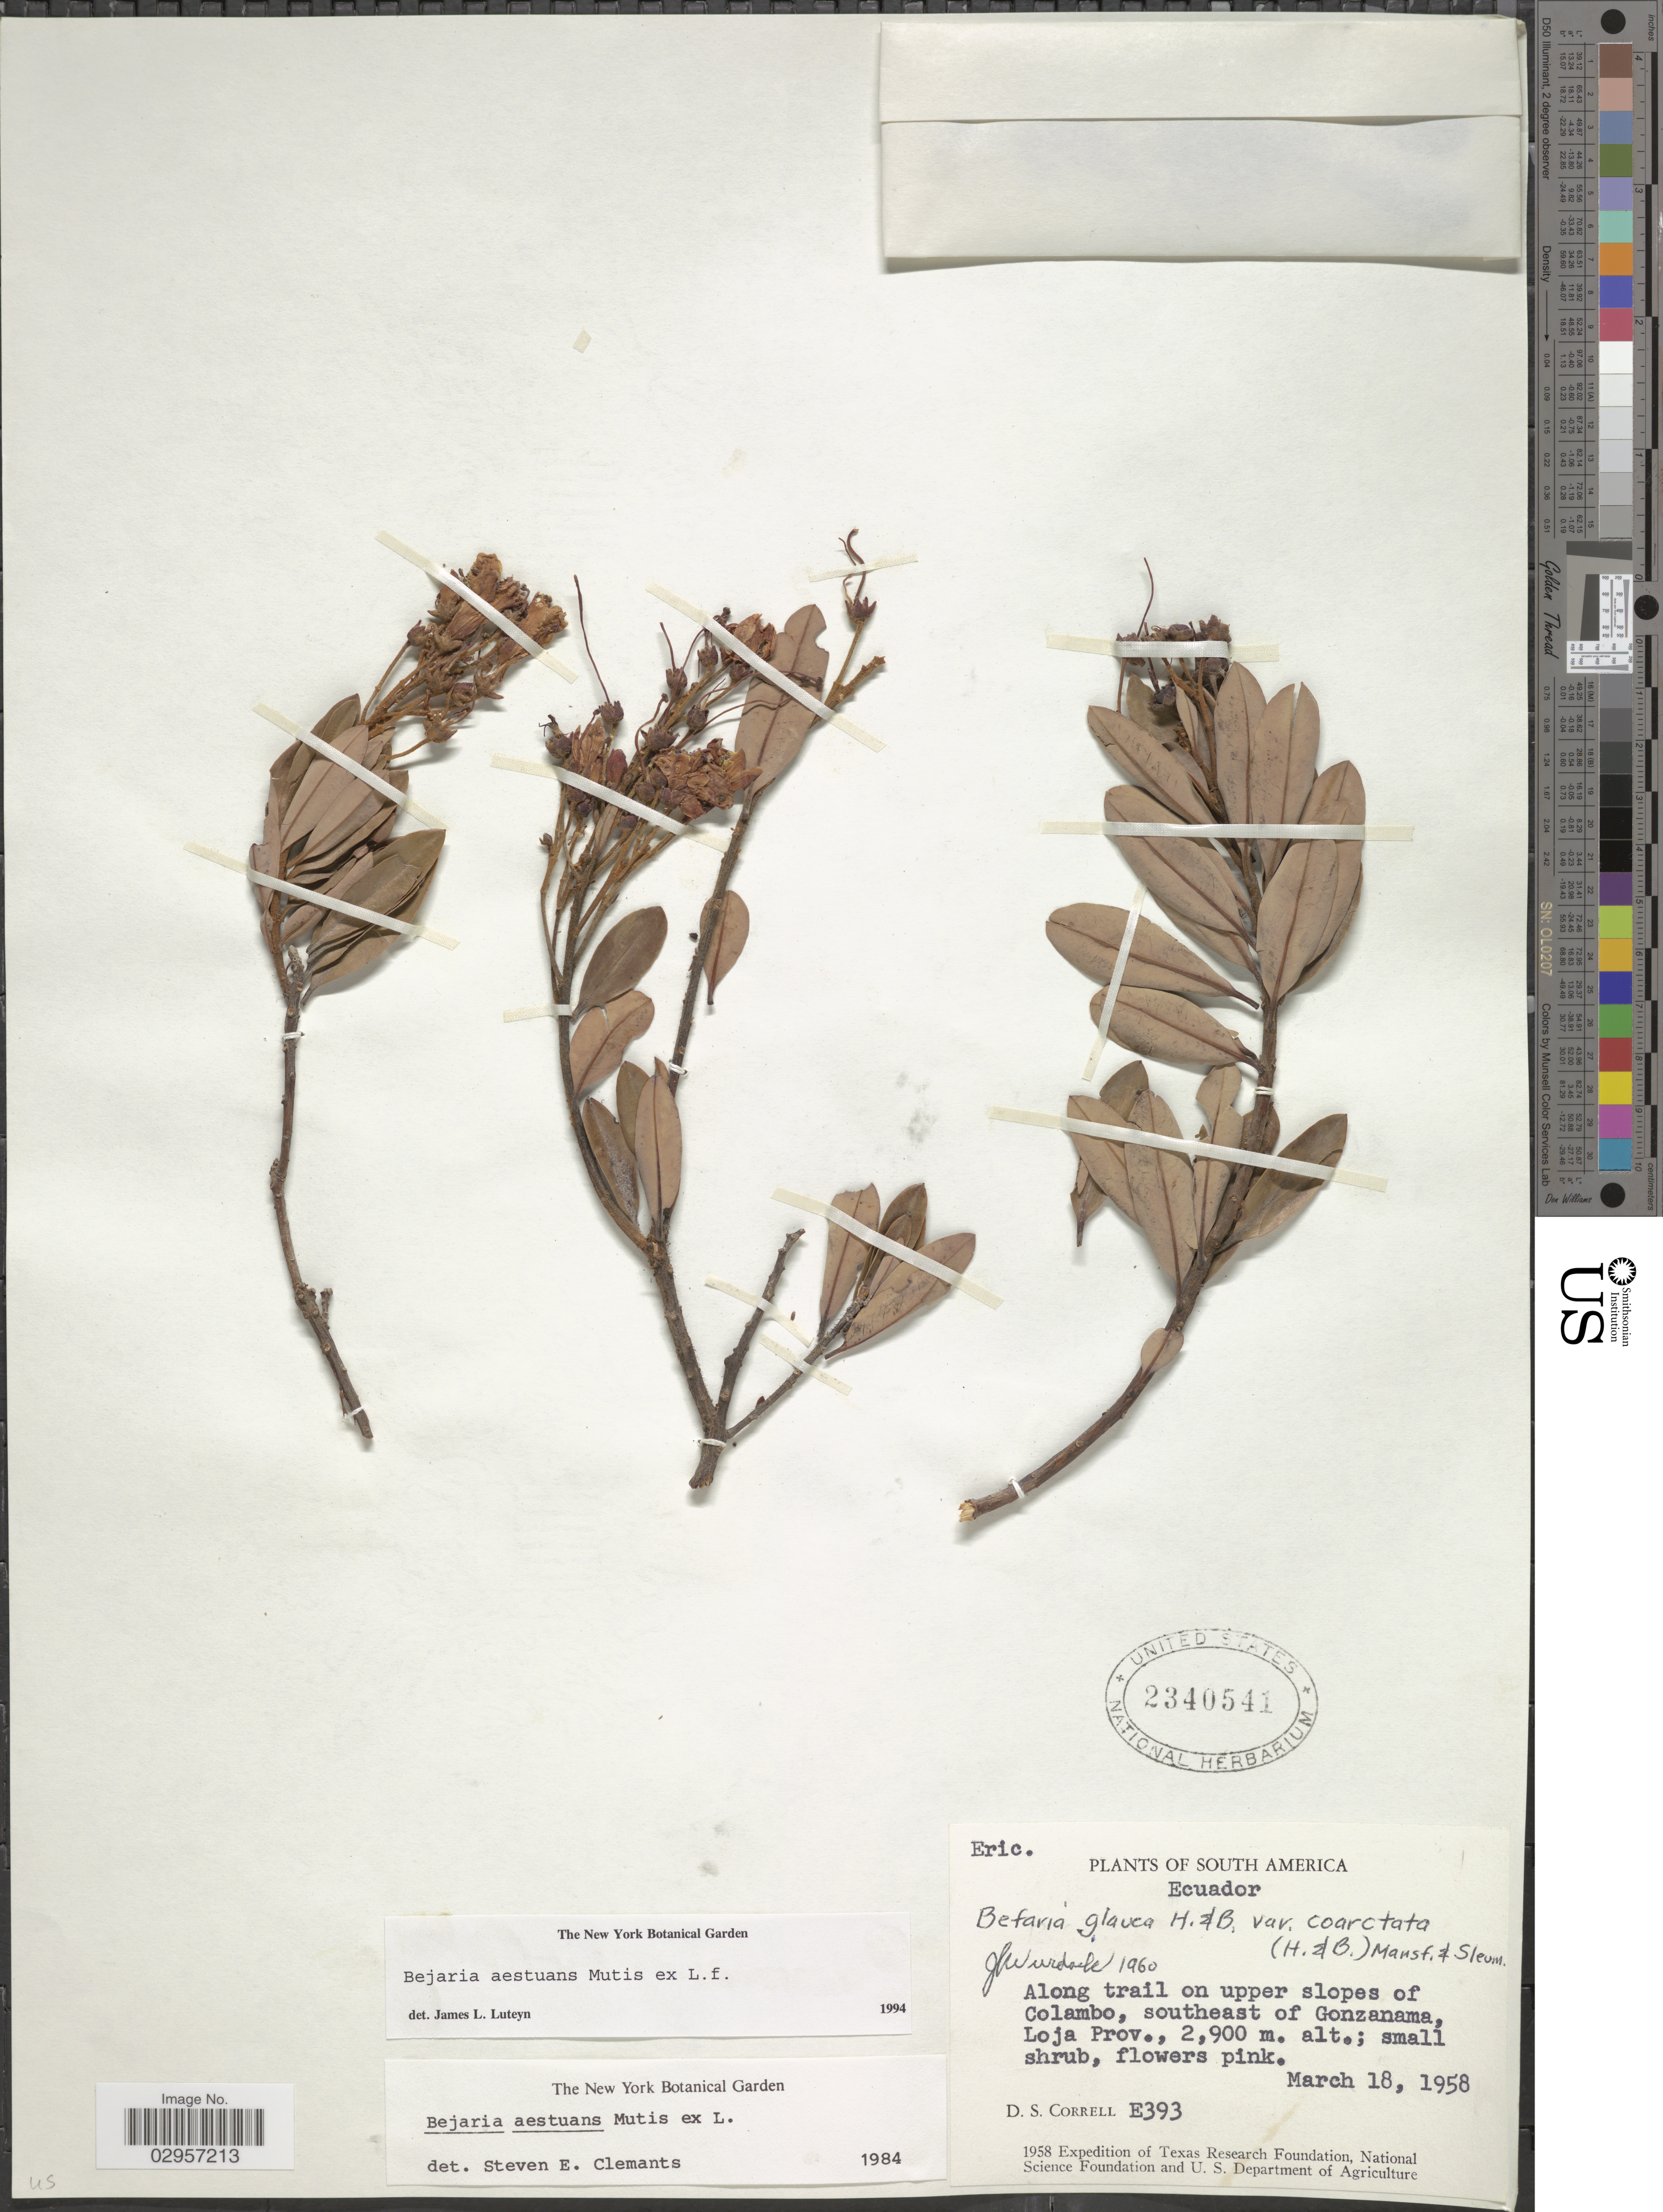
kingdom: Plantae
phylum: Tracheophyta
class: Magnoliopsida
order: Ericales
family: Ericaceae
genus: Befaria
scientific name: Befaria aestuans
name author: Mutis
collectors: D. S. Correll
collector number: E393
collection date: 1958-03-18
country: Ecuador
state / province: Loja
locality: Along trail on upper slopes of Colambo, southeast of Gonzanama, Loja Prov.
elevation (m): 2900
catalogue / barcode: US 2340541